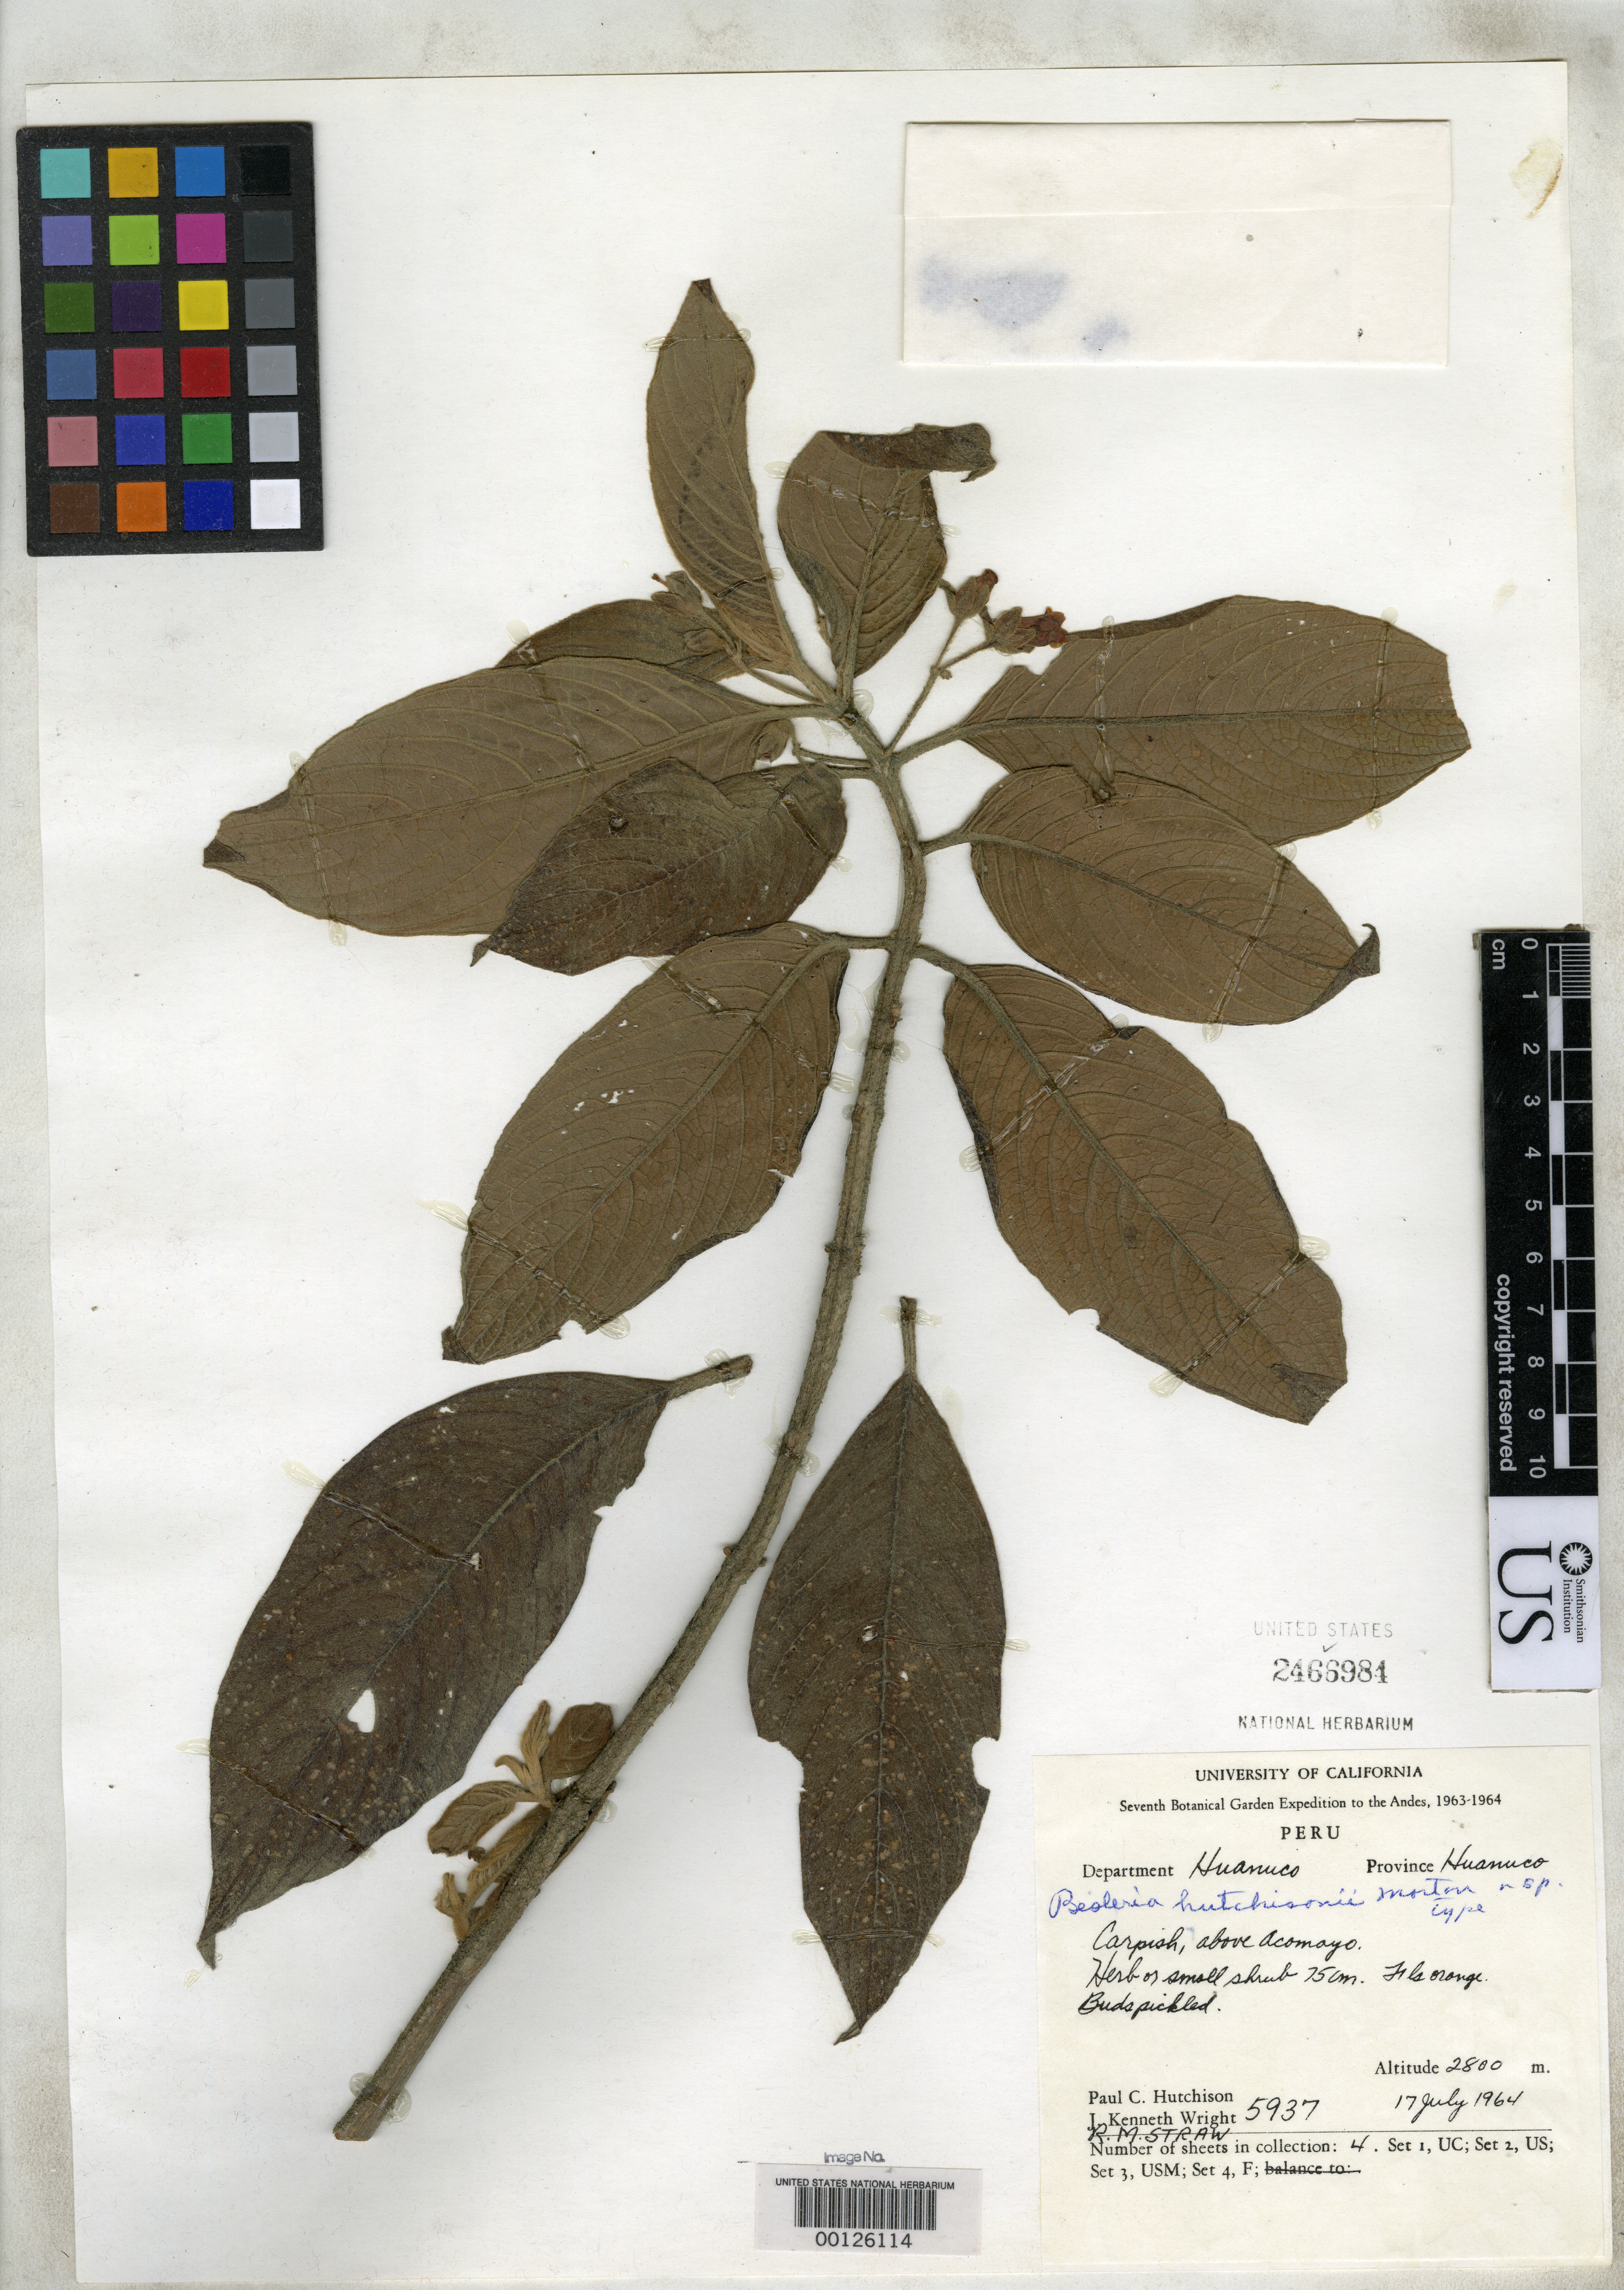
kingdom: Plantae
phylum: Tracheophyta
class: Magnoliopsida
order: Lamiales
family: Gesneriaceae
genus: Besleria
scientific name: Besleria hutchisonii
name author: C.V. Morton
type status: Holotype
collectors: P. C. Hutchison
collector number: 5937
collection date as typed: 17 Jul 1964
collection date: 1964-07-17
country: Peru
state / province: Huánuco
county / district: Huánuco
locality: Carpish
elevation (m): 2800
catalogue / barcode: US 2466984